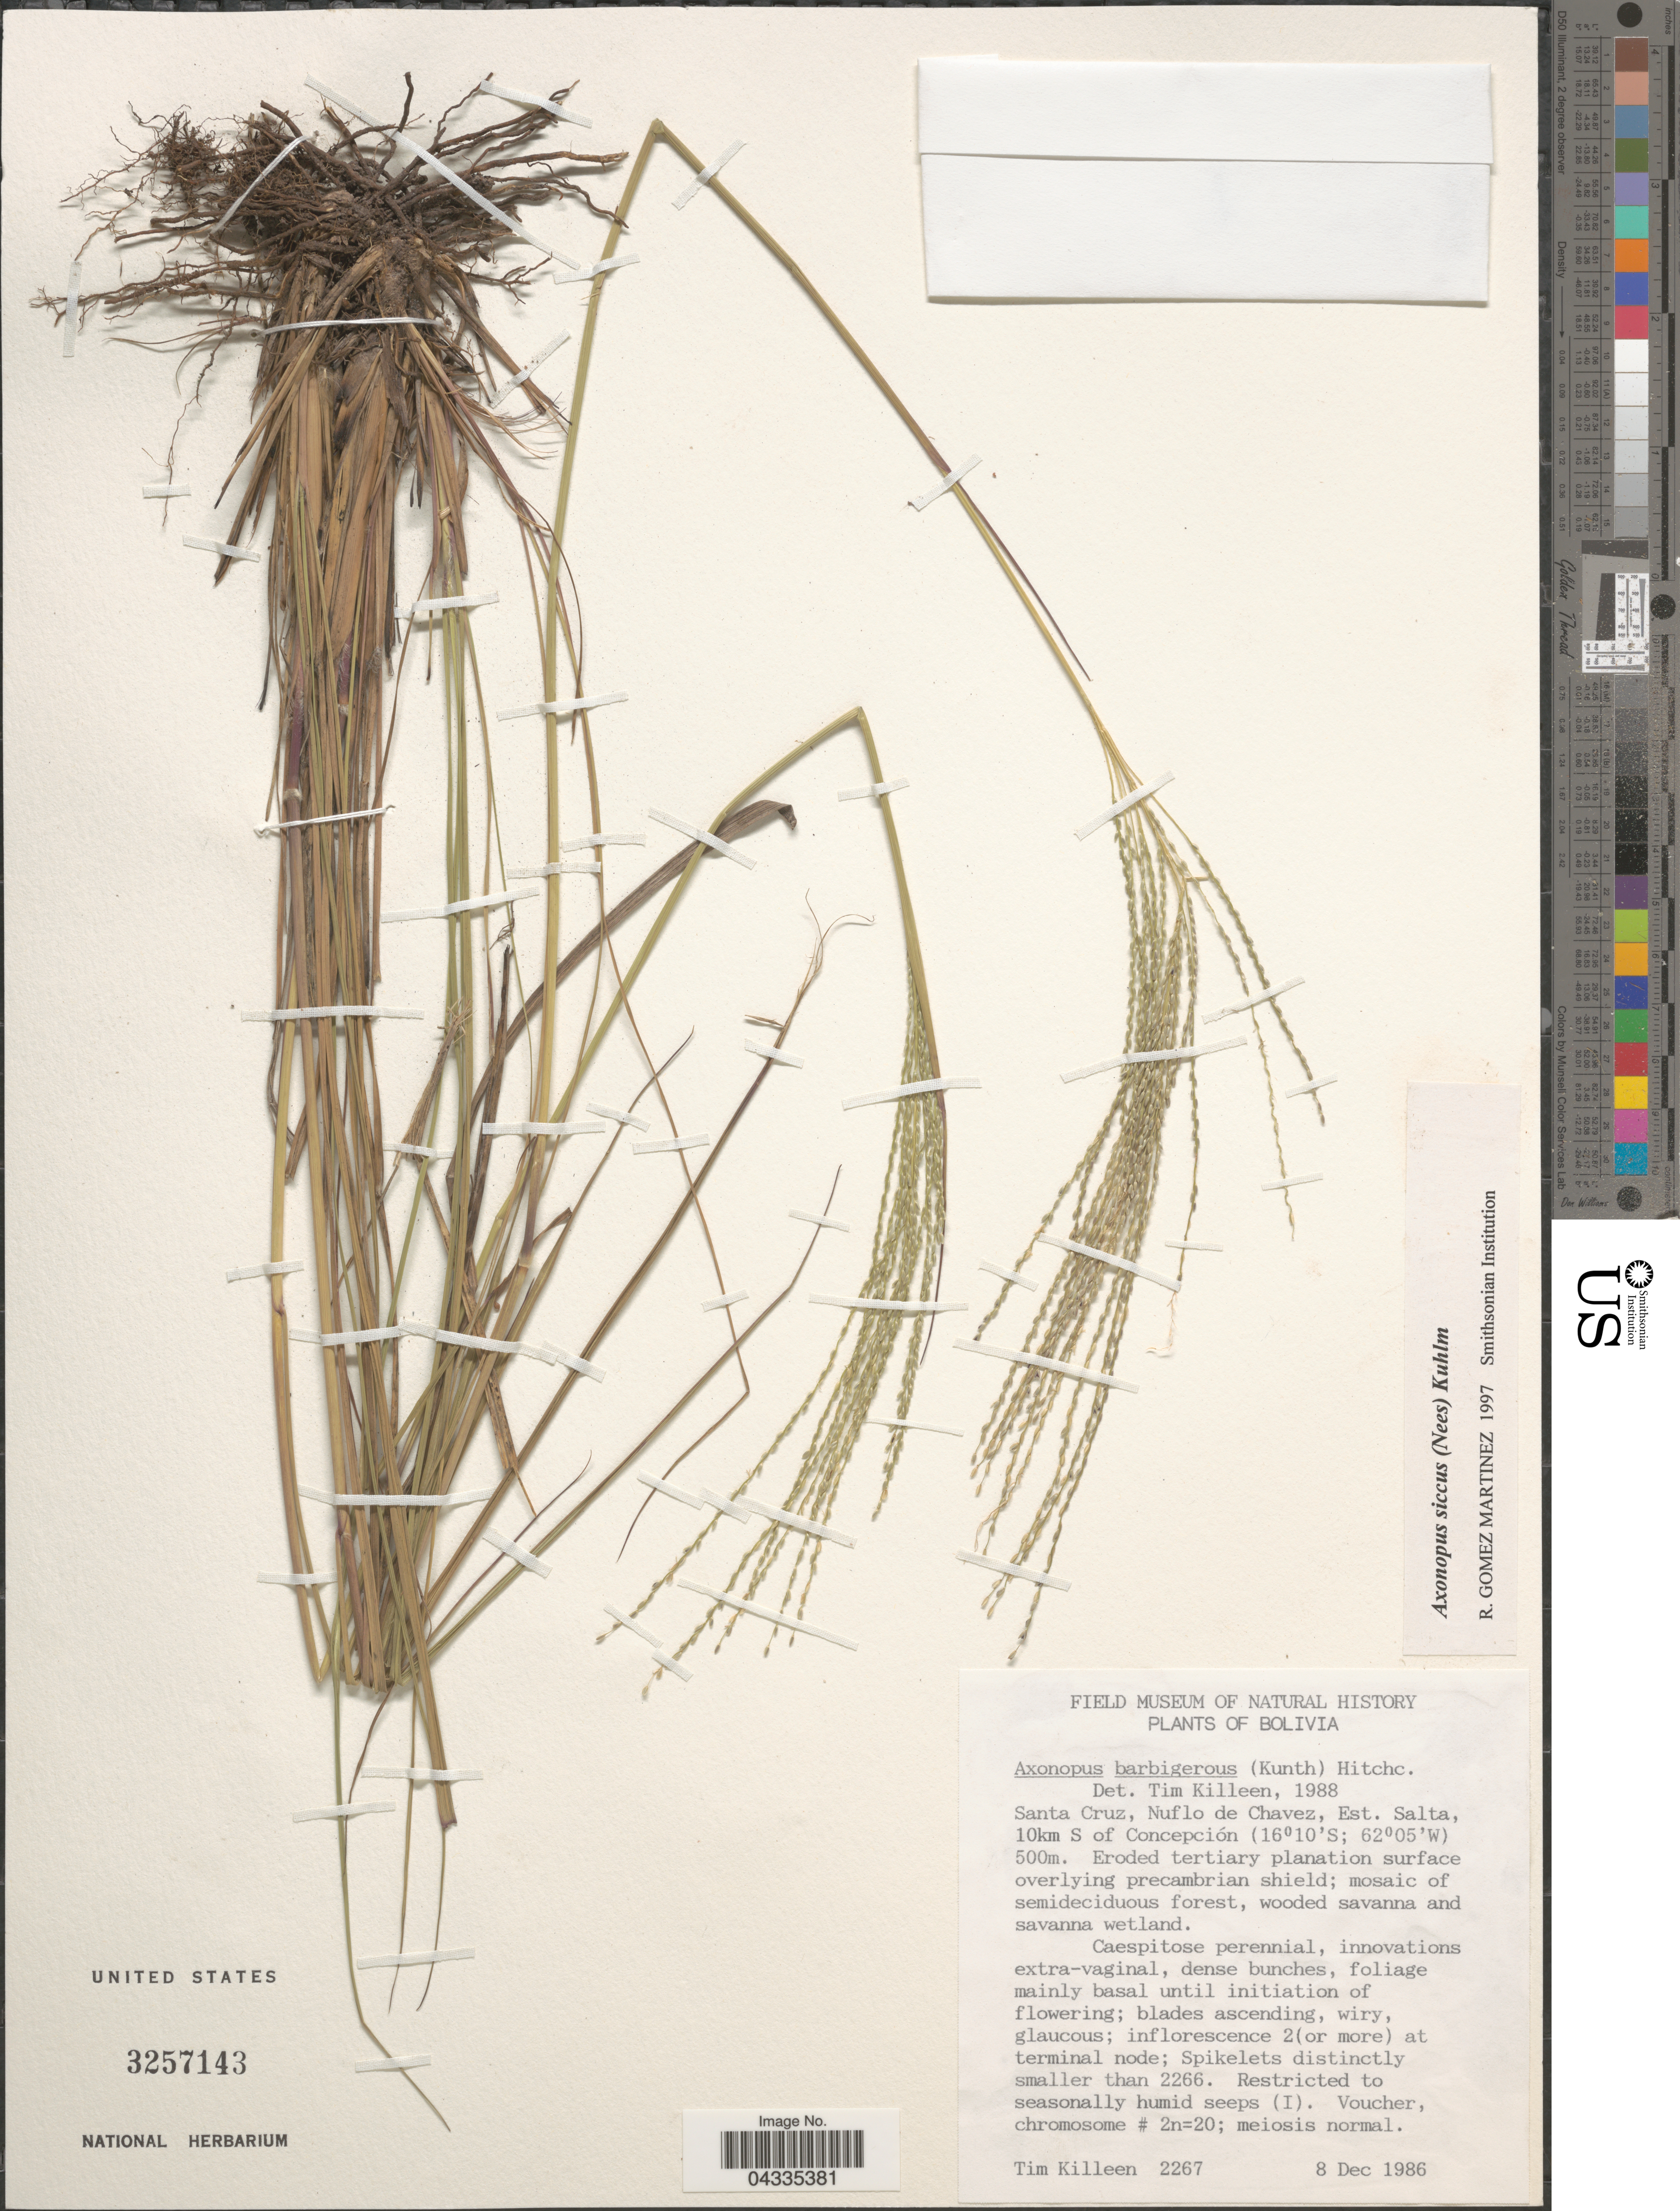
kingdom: Plantae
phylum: Tracheophyta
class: Liliopsida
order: Poales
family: Poaceae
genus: Axonopus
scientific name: Axonopus siccus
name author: (Nees) Kuhlm.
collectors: T. J. Killeen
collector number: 2267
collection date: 1986-12-08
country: Bolivia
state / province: Santa Cruz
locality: Nuflo de Chavez, Est. Salta, 10km S of Concepción.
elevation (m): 500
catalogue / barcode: US 3257143